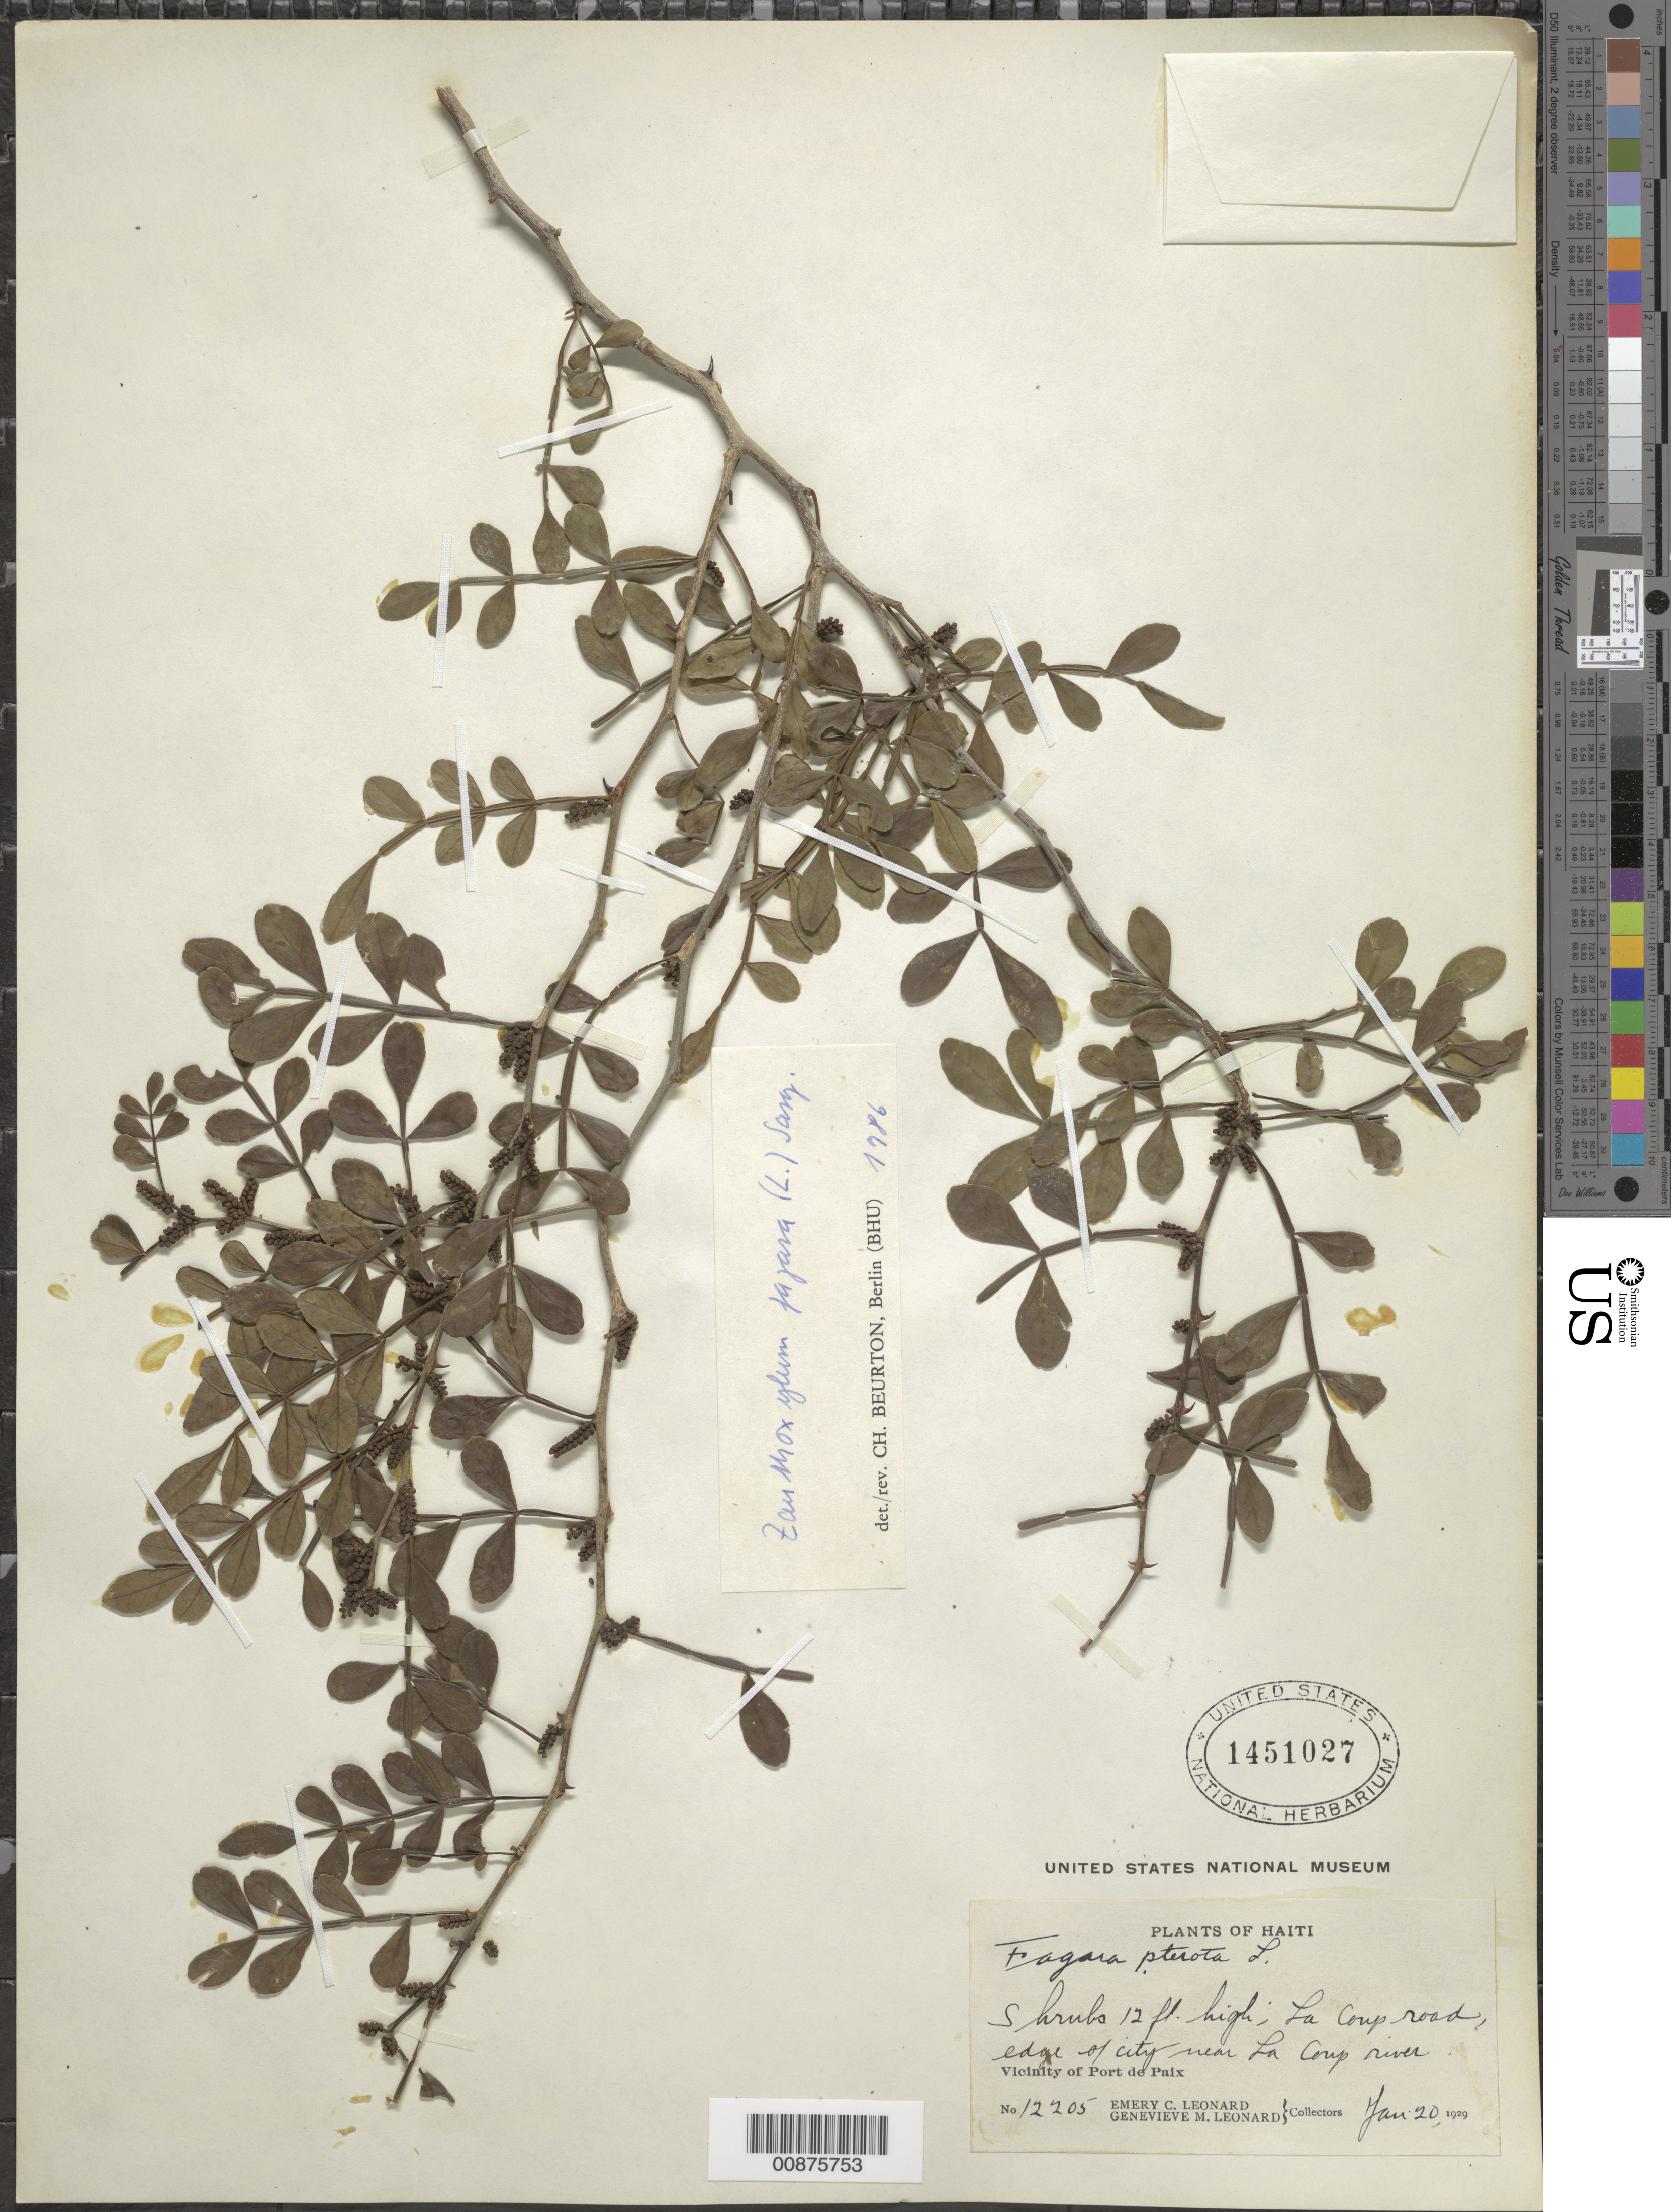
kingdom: Plantae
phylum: Tracheophyta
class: Magnoliopsida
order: Sapindales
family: Rutaceae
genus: Zanthoxylum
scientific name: Zanthoxylum fagara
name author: (L.) Sarg.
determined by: Beurton, CH., (BHU), Museum fur Naturkunde der Humboldt Universitat zu Berlin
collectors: E. C. Leonard & G. M. Leonard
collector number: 12205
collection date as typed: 20 Jan 1929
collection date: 1929-01-20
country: Haiti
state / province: Nord-Ouest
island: Hispaniola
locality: Vicinity of Port de Paix, La Coup road, edge of city near La Coup river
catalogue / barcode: US 1451027